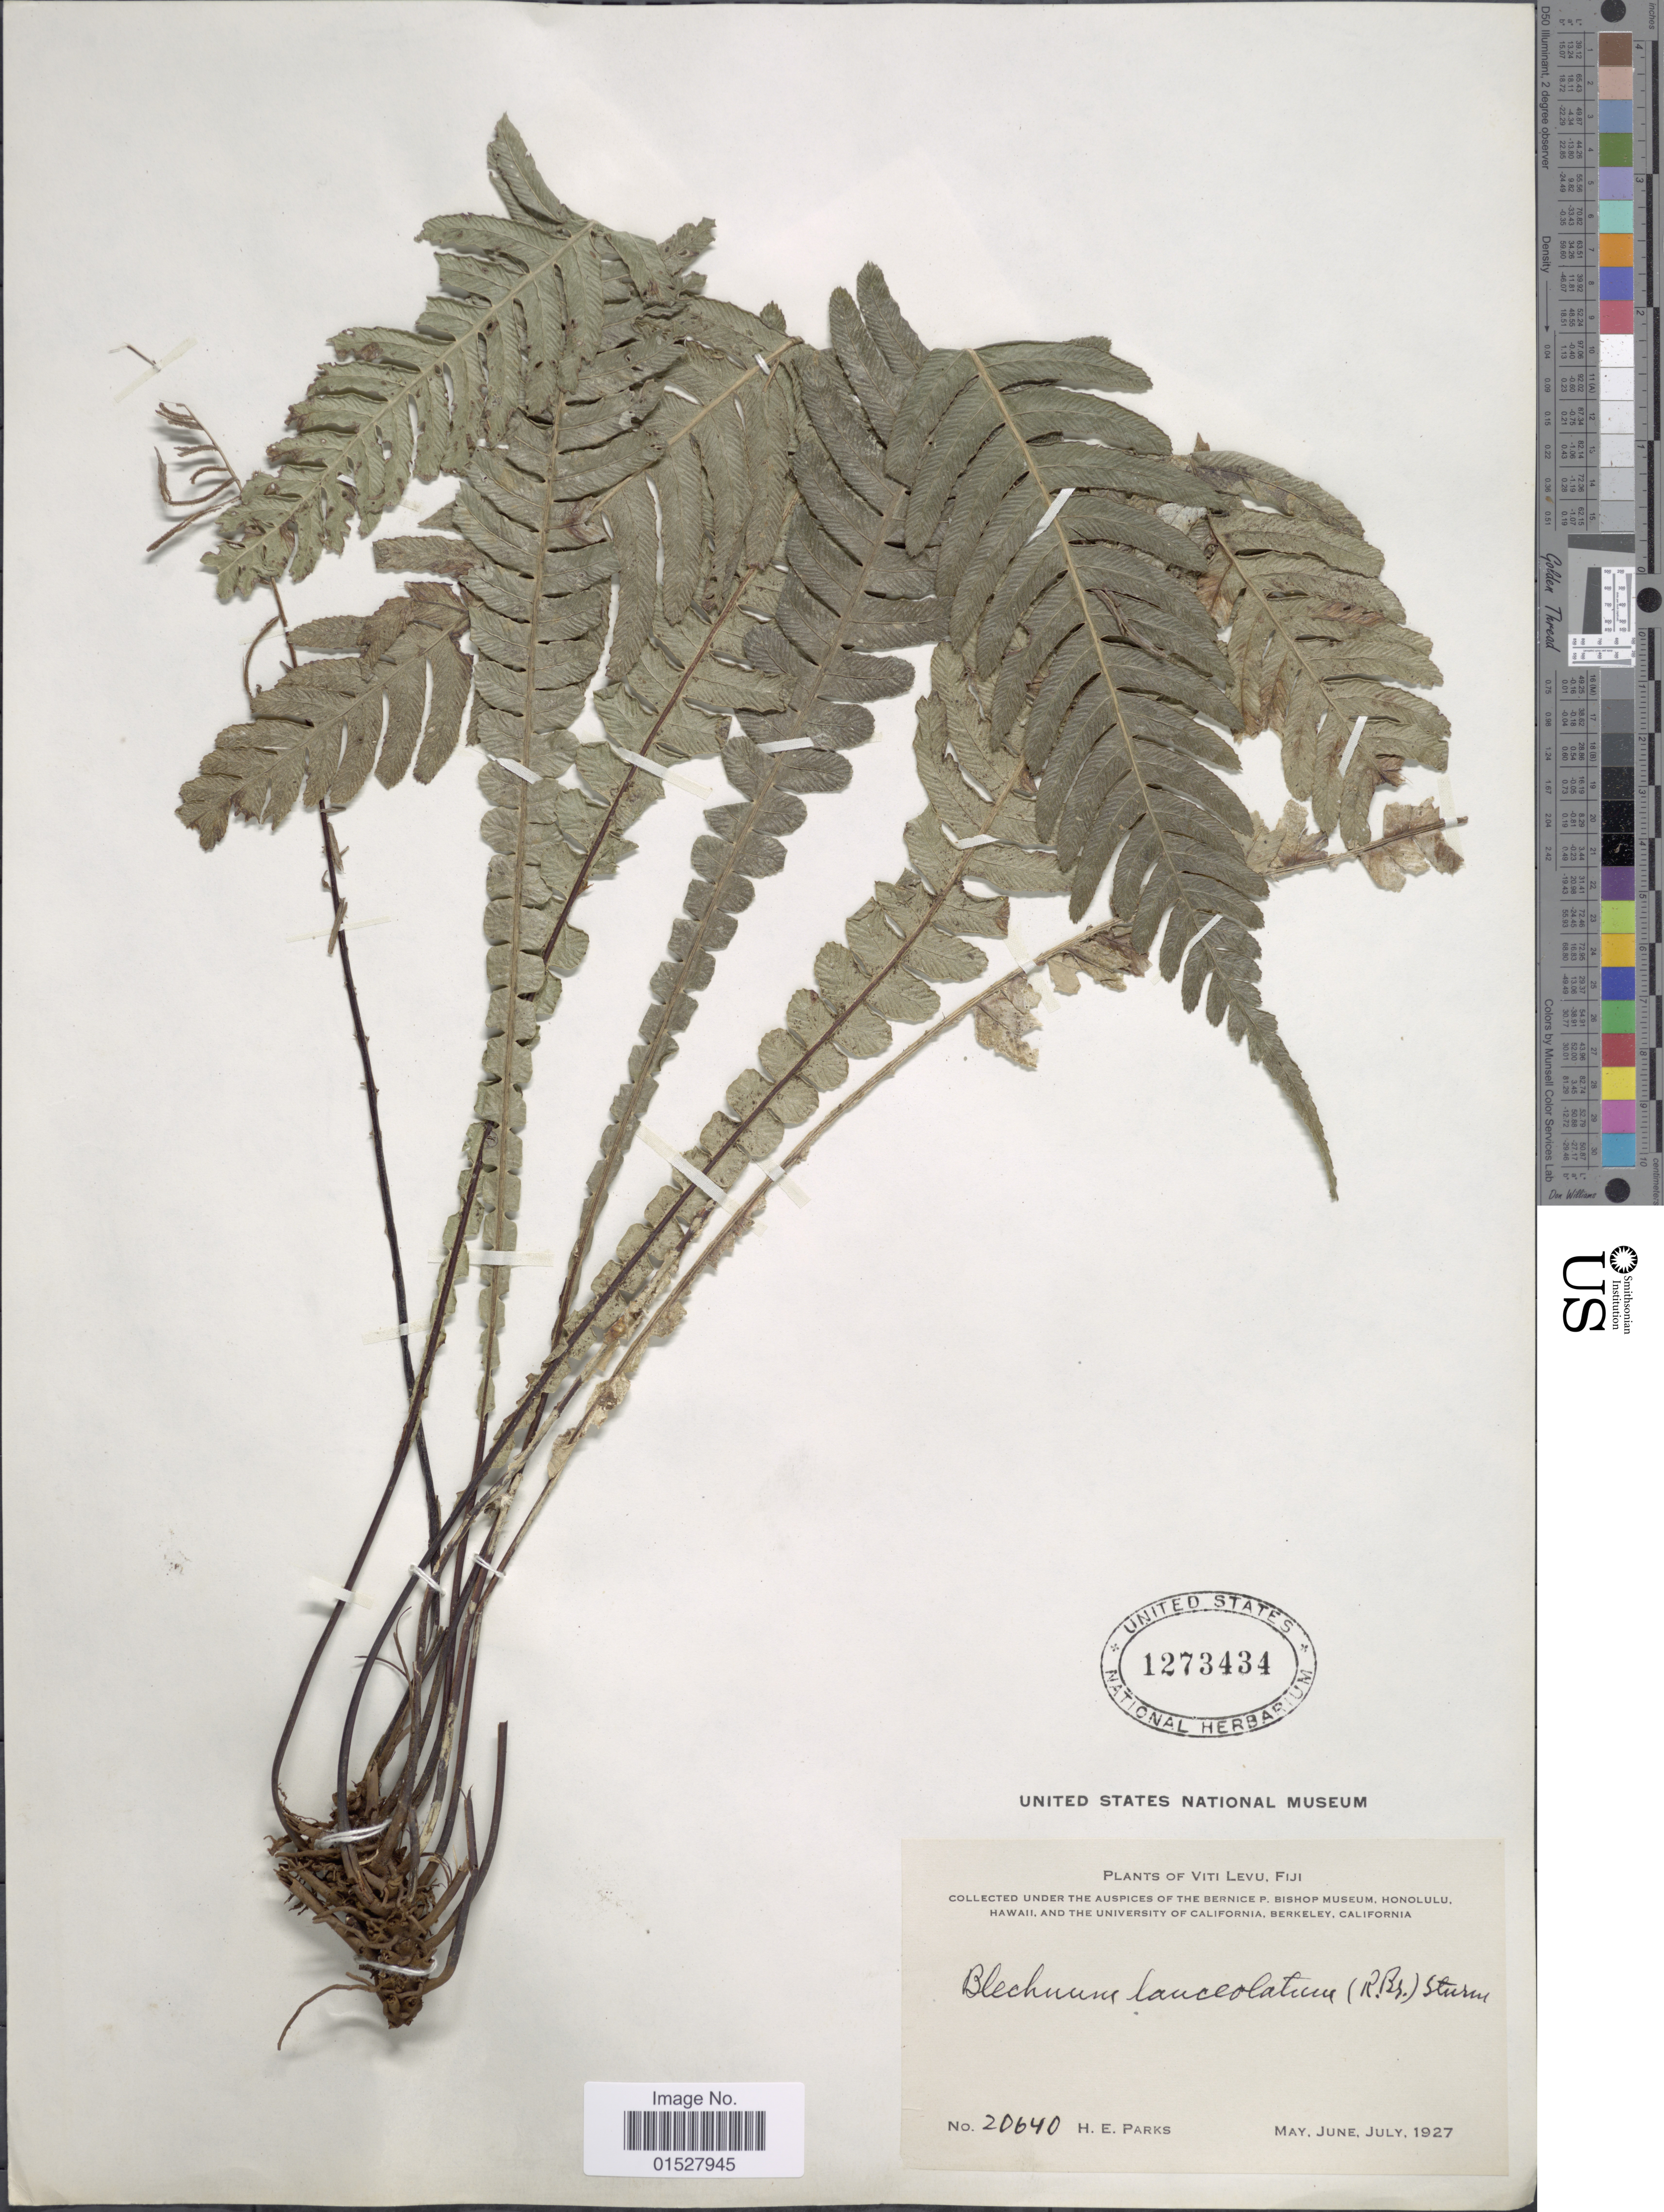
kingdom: Plantae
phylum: Tracheophyta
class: Polypodiopsida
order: Polypodiales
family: Blechnaceae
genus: Blechnum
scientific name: Blechnum lanceolatum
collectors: H. E. Parks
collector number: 20640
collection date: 1927-05/1927-07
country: Fiji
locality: Viti Levu.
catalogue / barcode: US 1273434